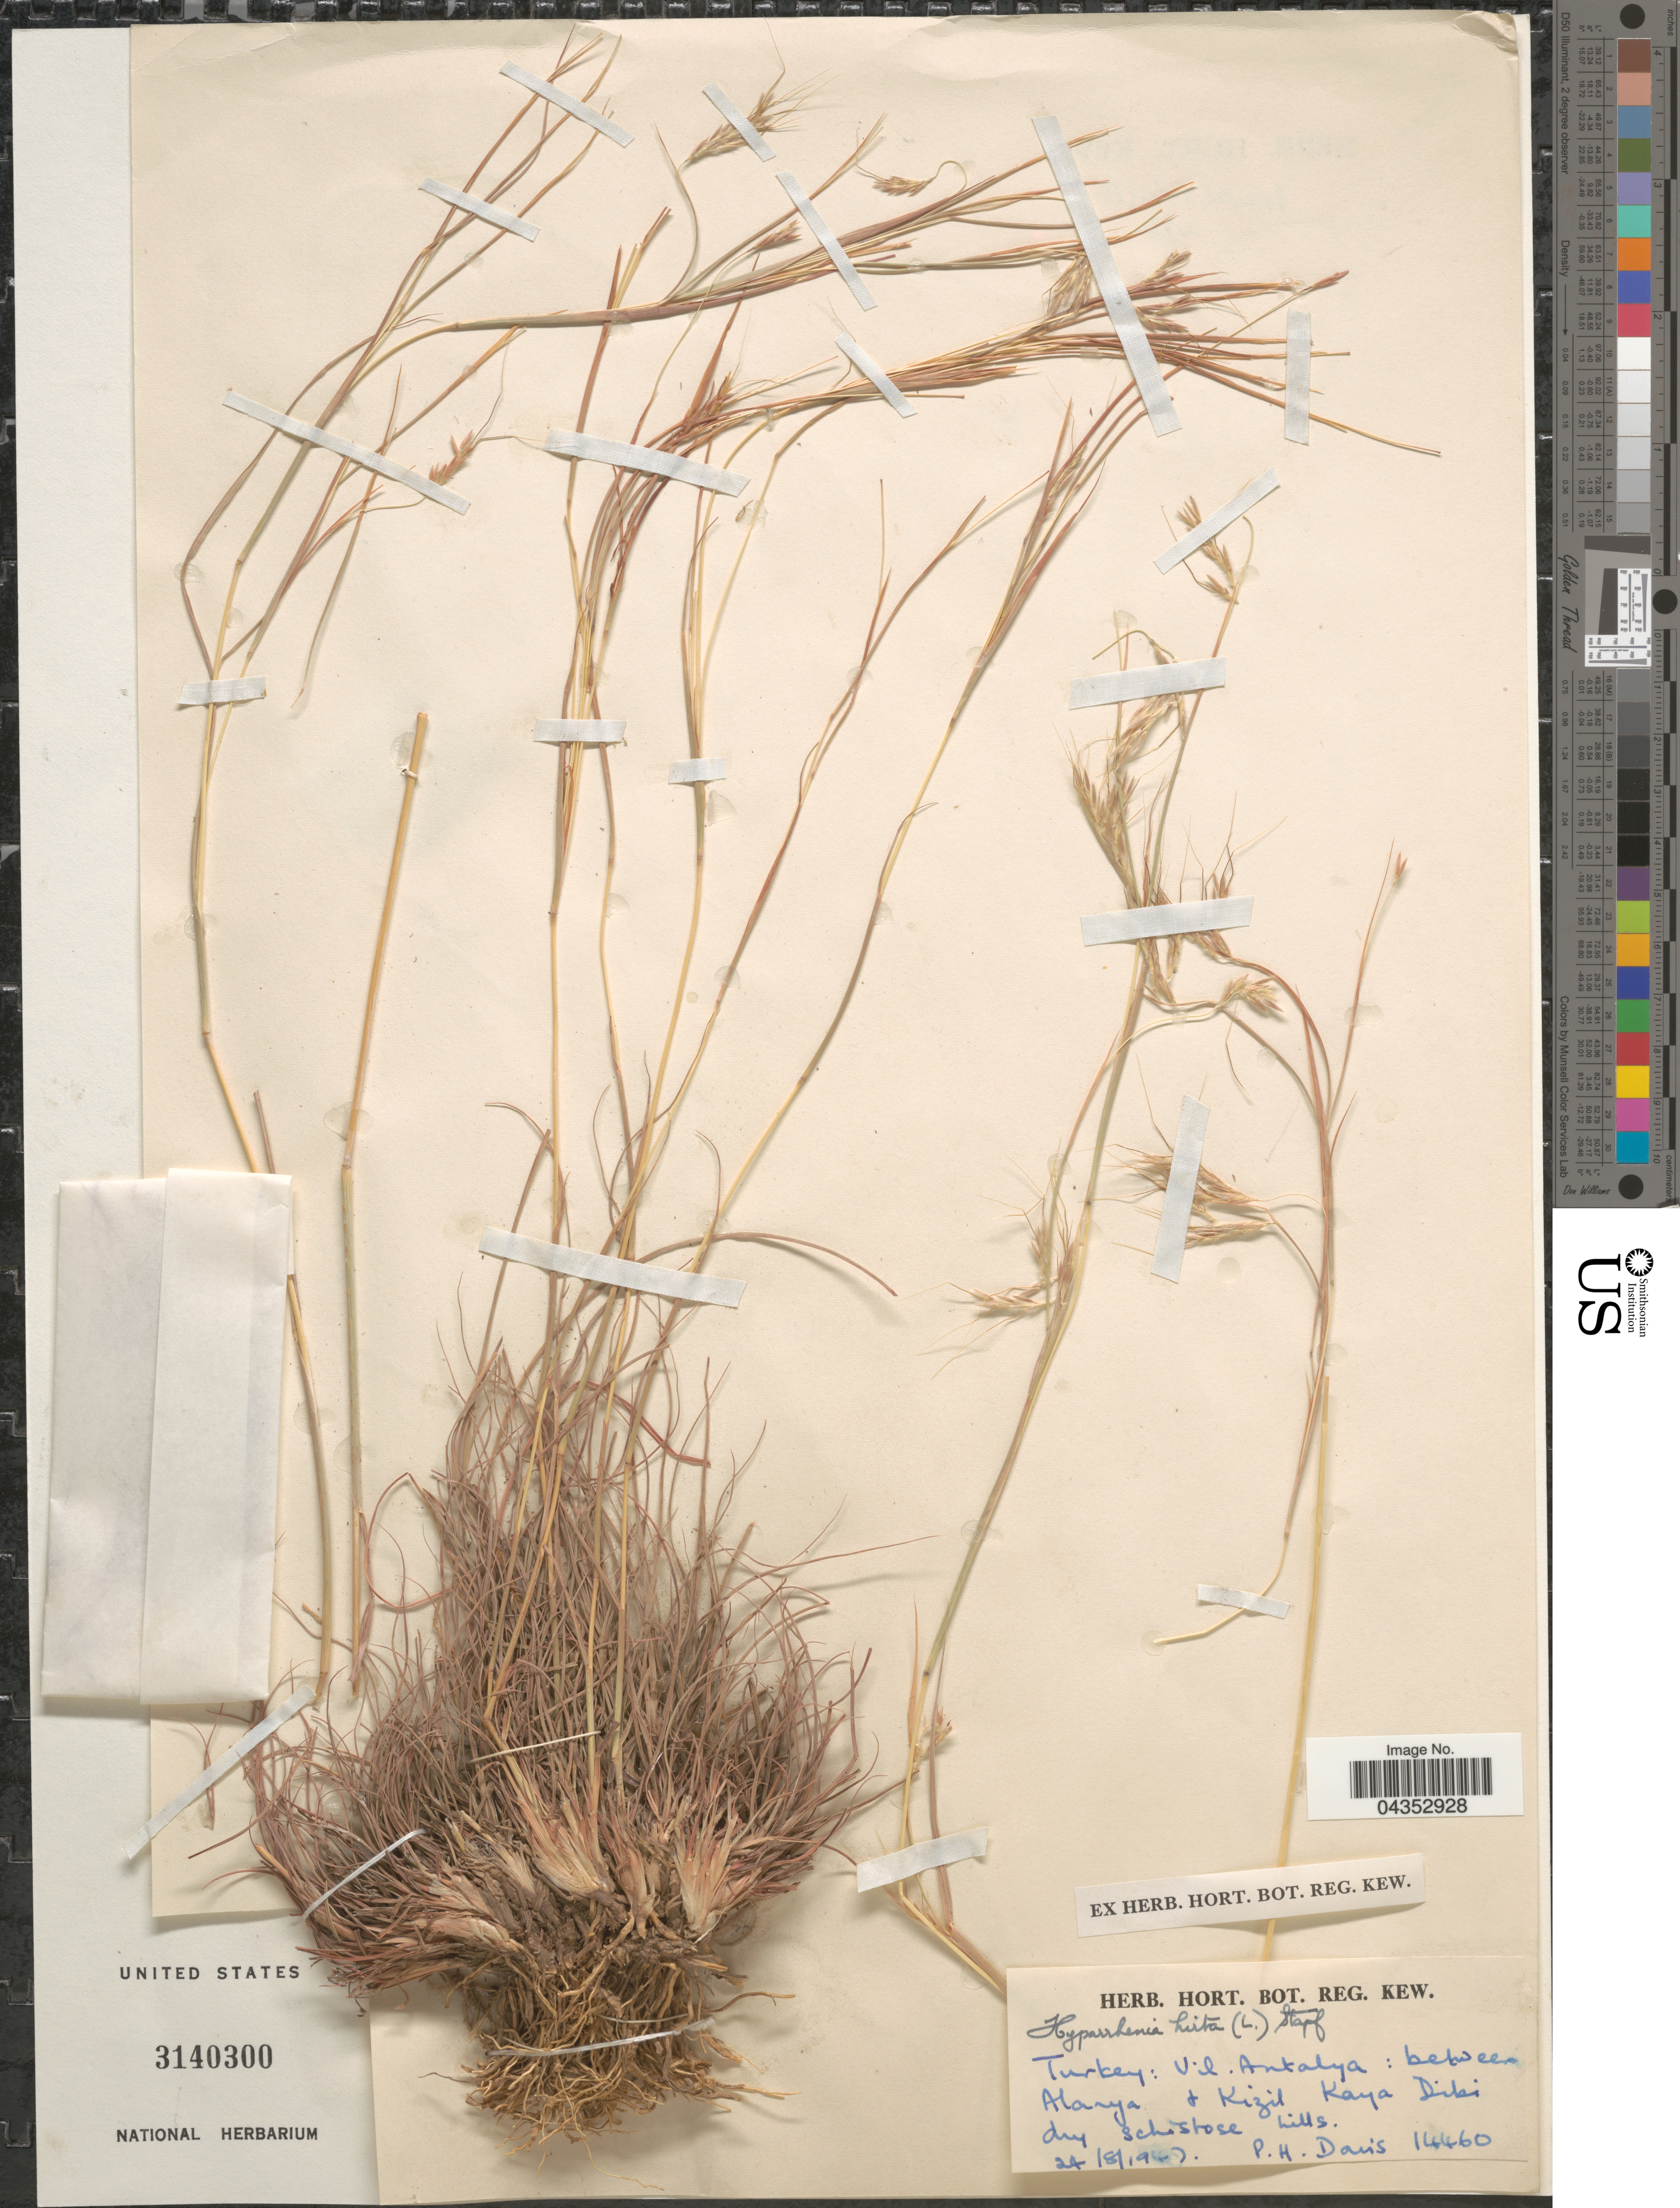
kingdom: Plantae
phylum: Tracheophyta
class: Liliopsida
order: Poales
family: Poaceae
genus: Hyparrhenia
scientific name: Hyparrhenia hirta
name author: (L.) Stapf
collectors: P. Davis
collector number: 14460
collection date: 1916-08-24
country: Turkey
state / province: Antalya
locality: Vil. Antalya: between Alanya+ Kizil Kaya Diki dry schistose hills.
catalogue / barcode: US 3140300